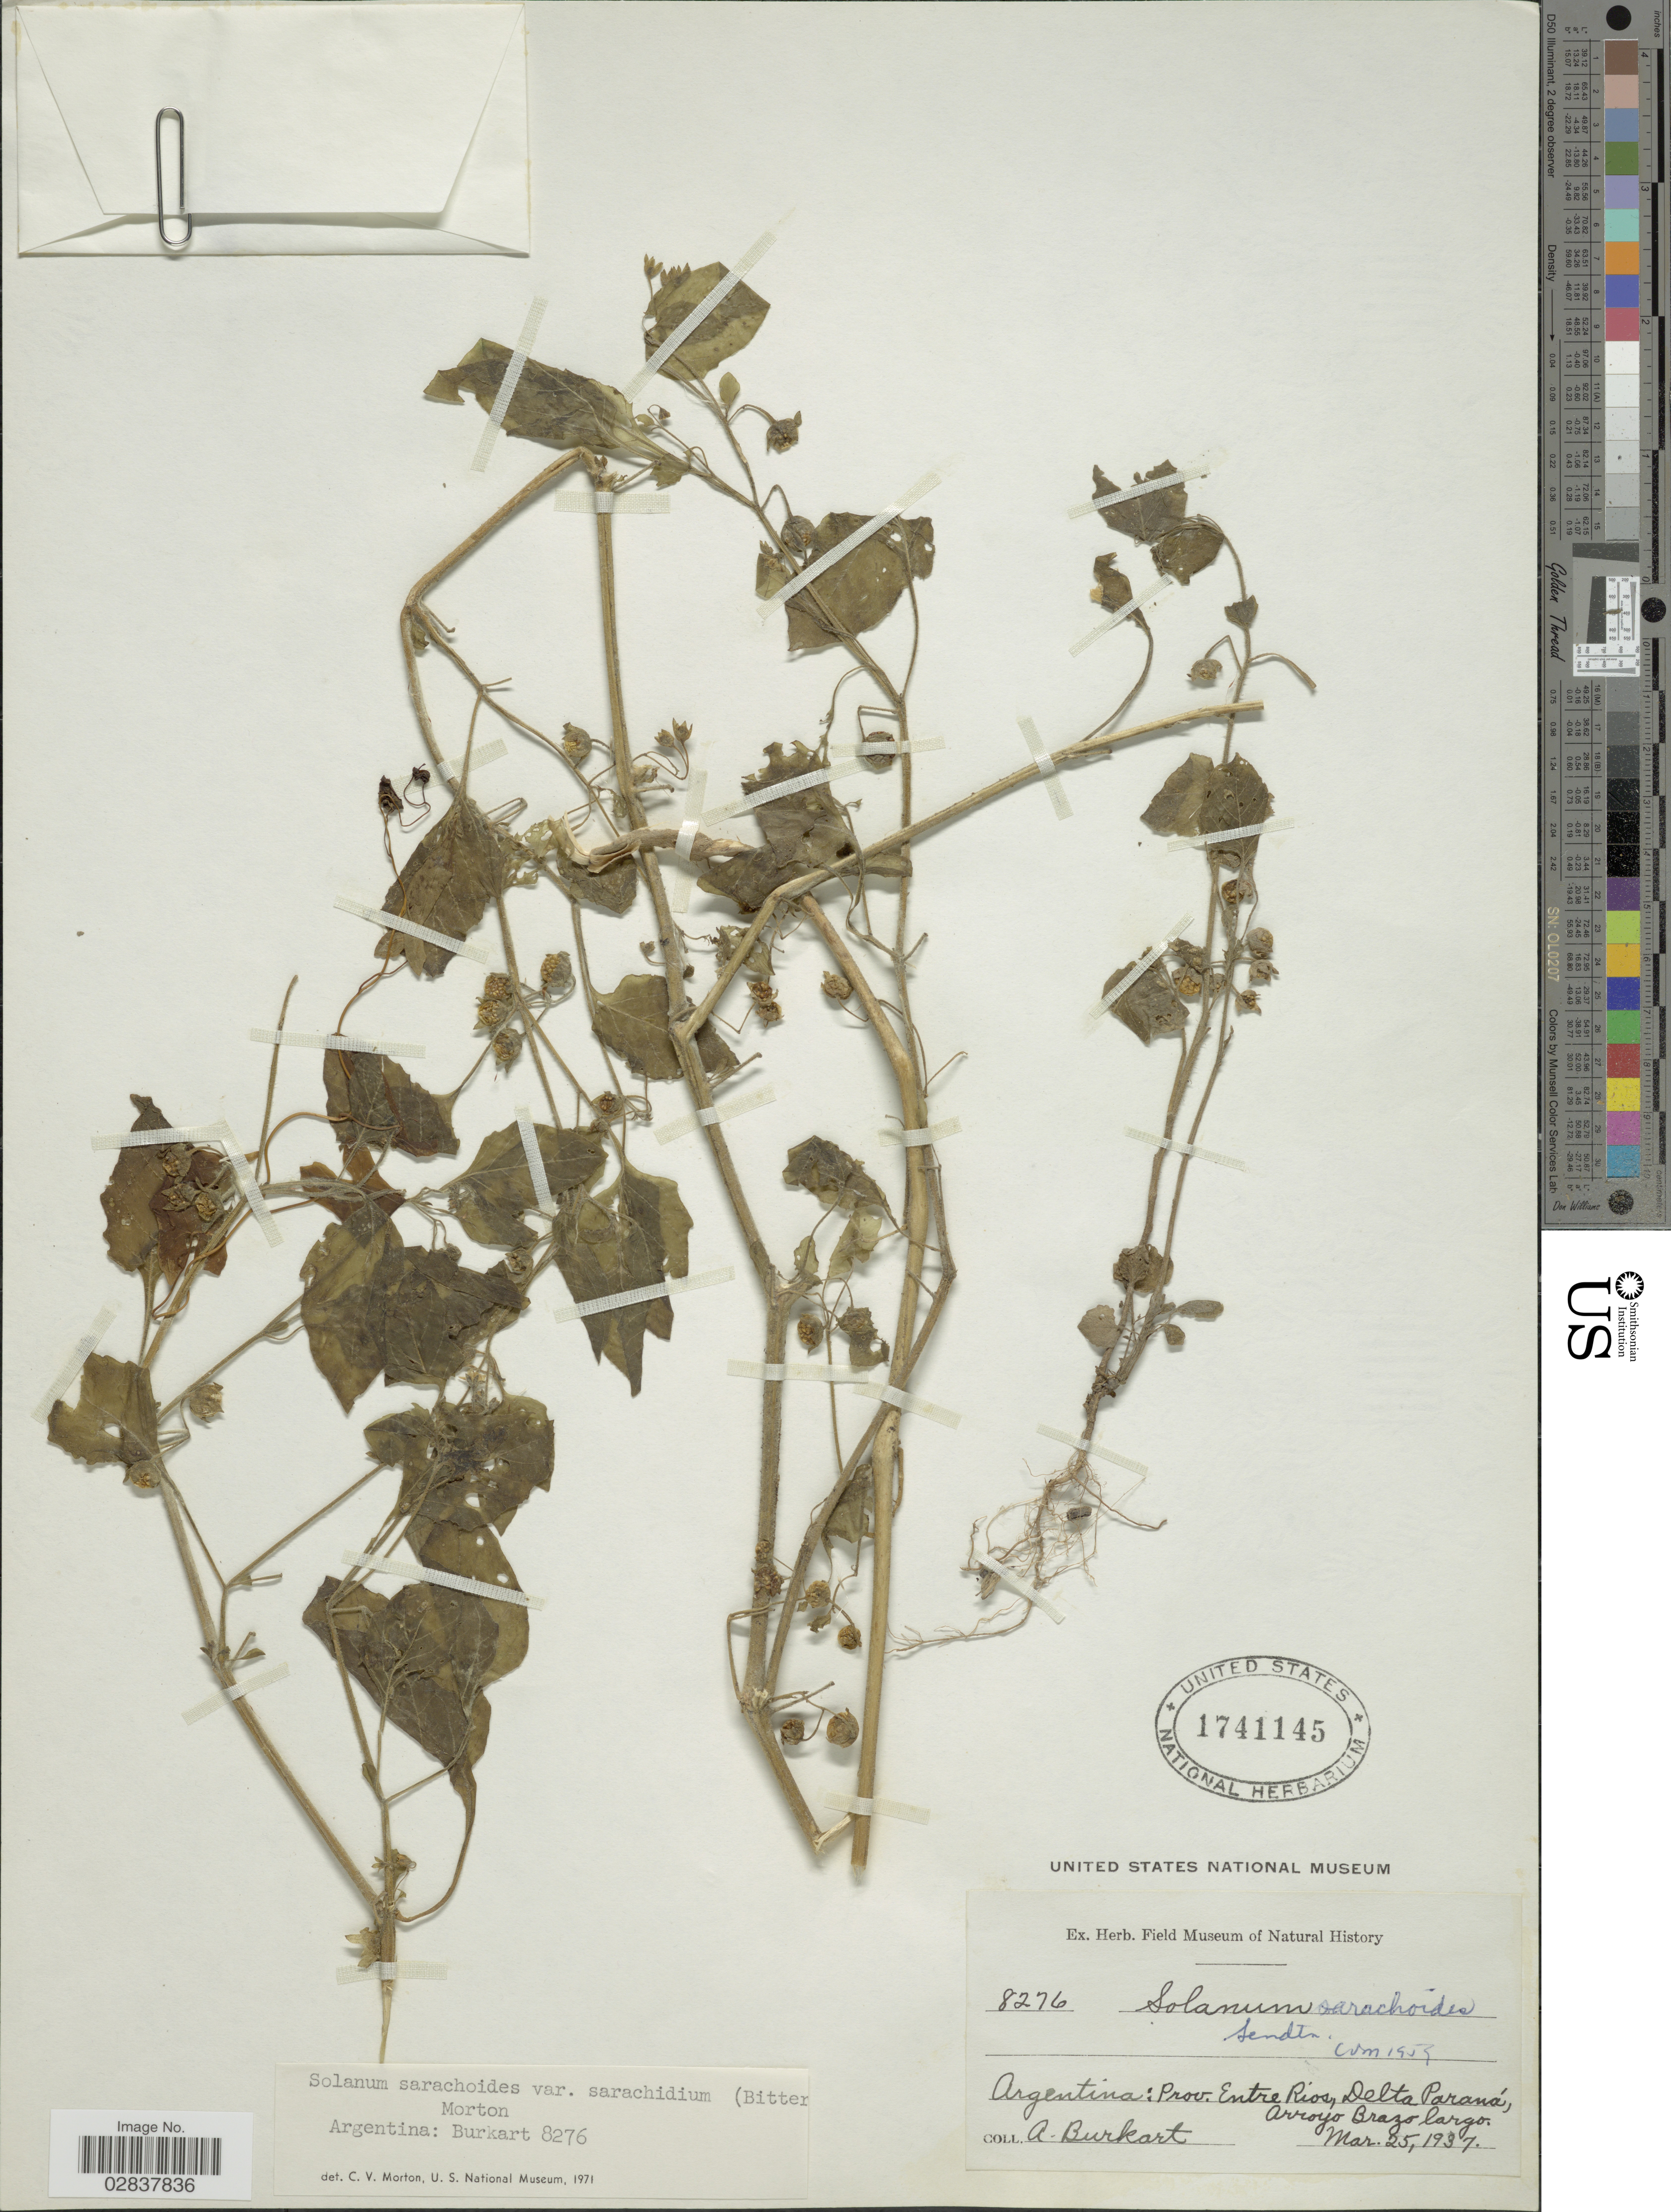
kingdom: Plantae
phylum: Tracheophyta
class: Magnoliopsida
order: Solanales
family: Solanaceae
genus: Solanum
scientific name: Solanum sarrachoides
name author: Sendtn.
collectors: A. E. Burkart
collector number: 8276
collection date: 1937-03-25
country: Argentina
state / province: Entre Rios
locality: Delta Paraná, Arroyo Brazo largo.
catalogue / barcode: US 1741145